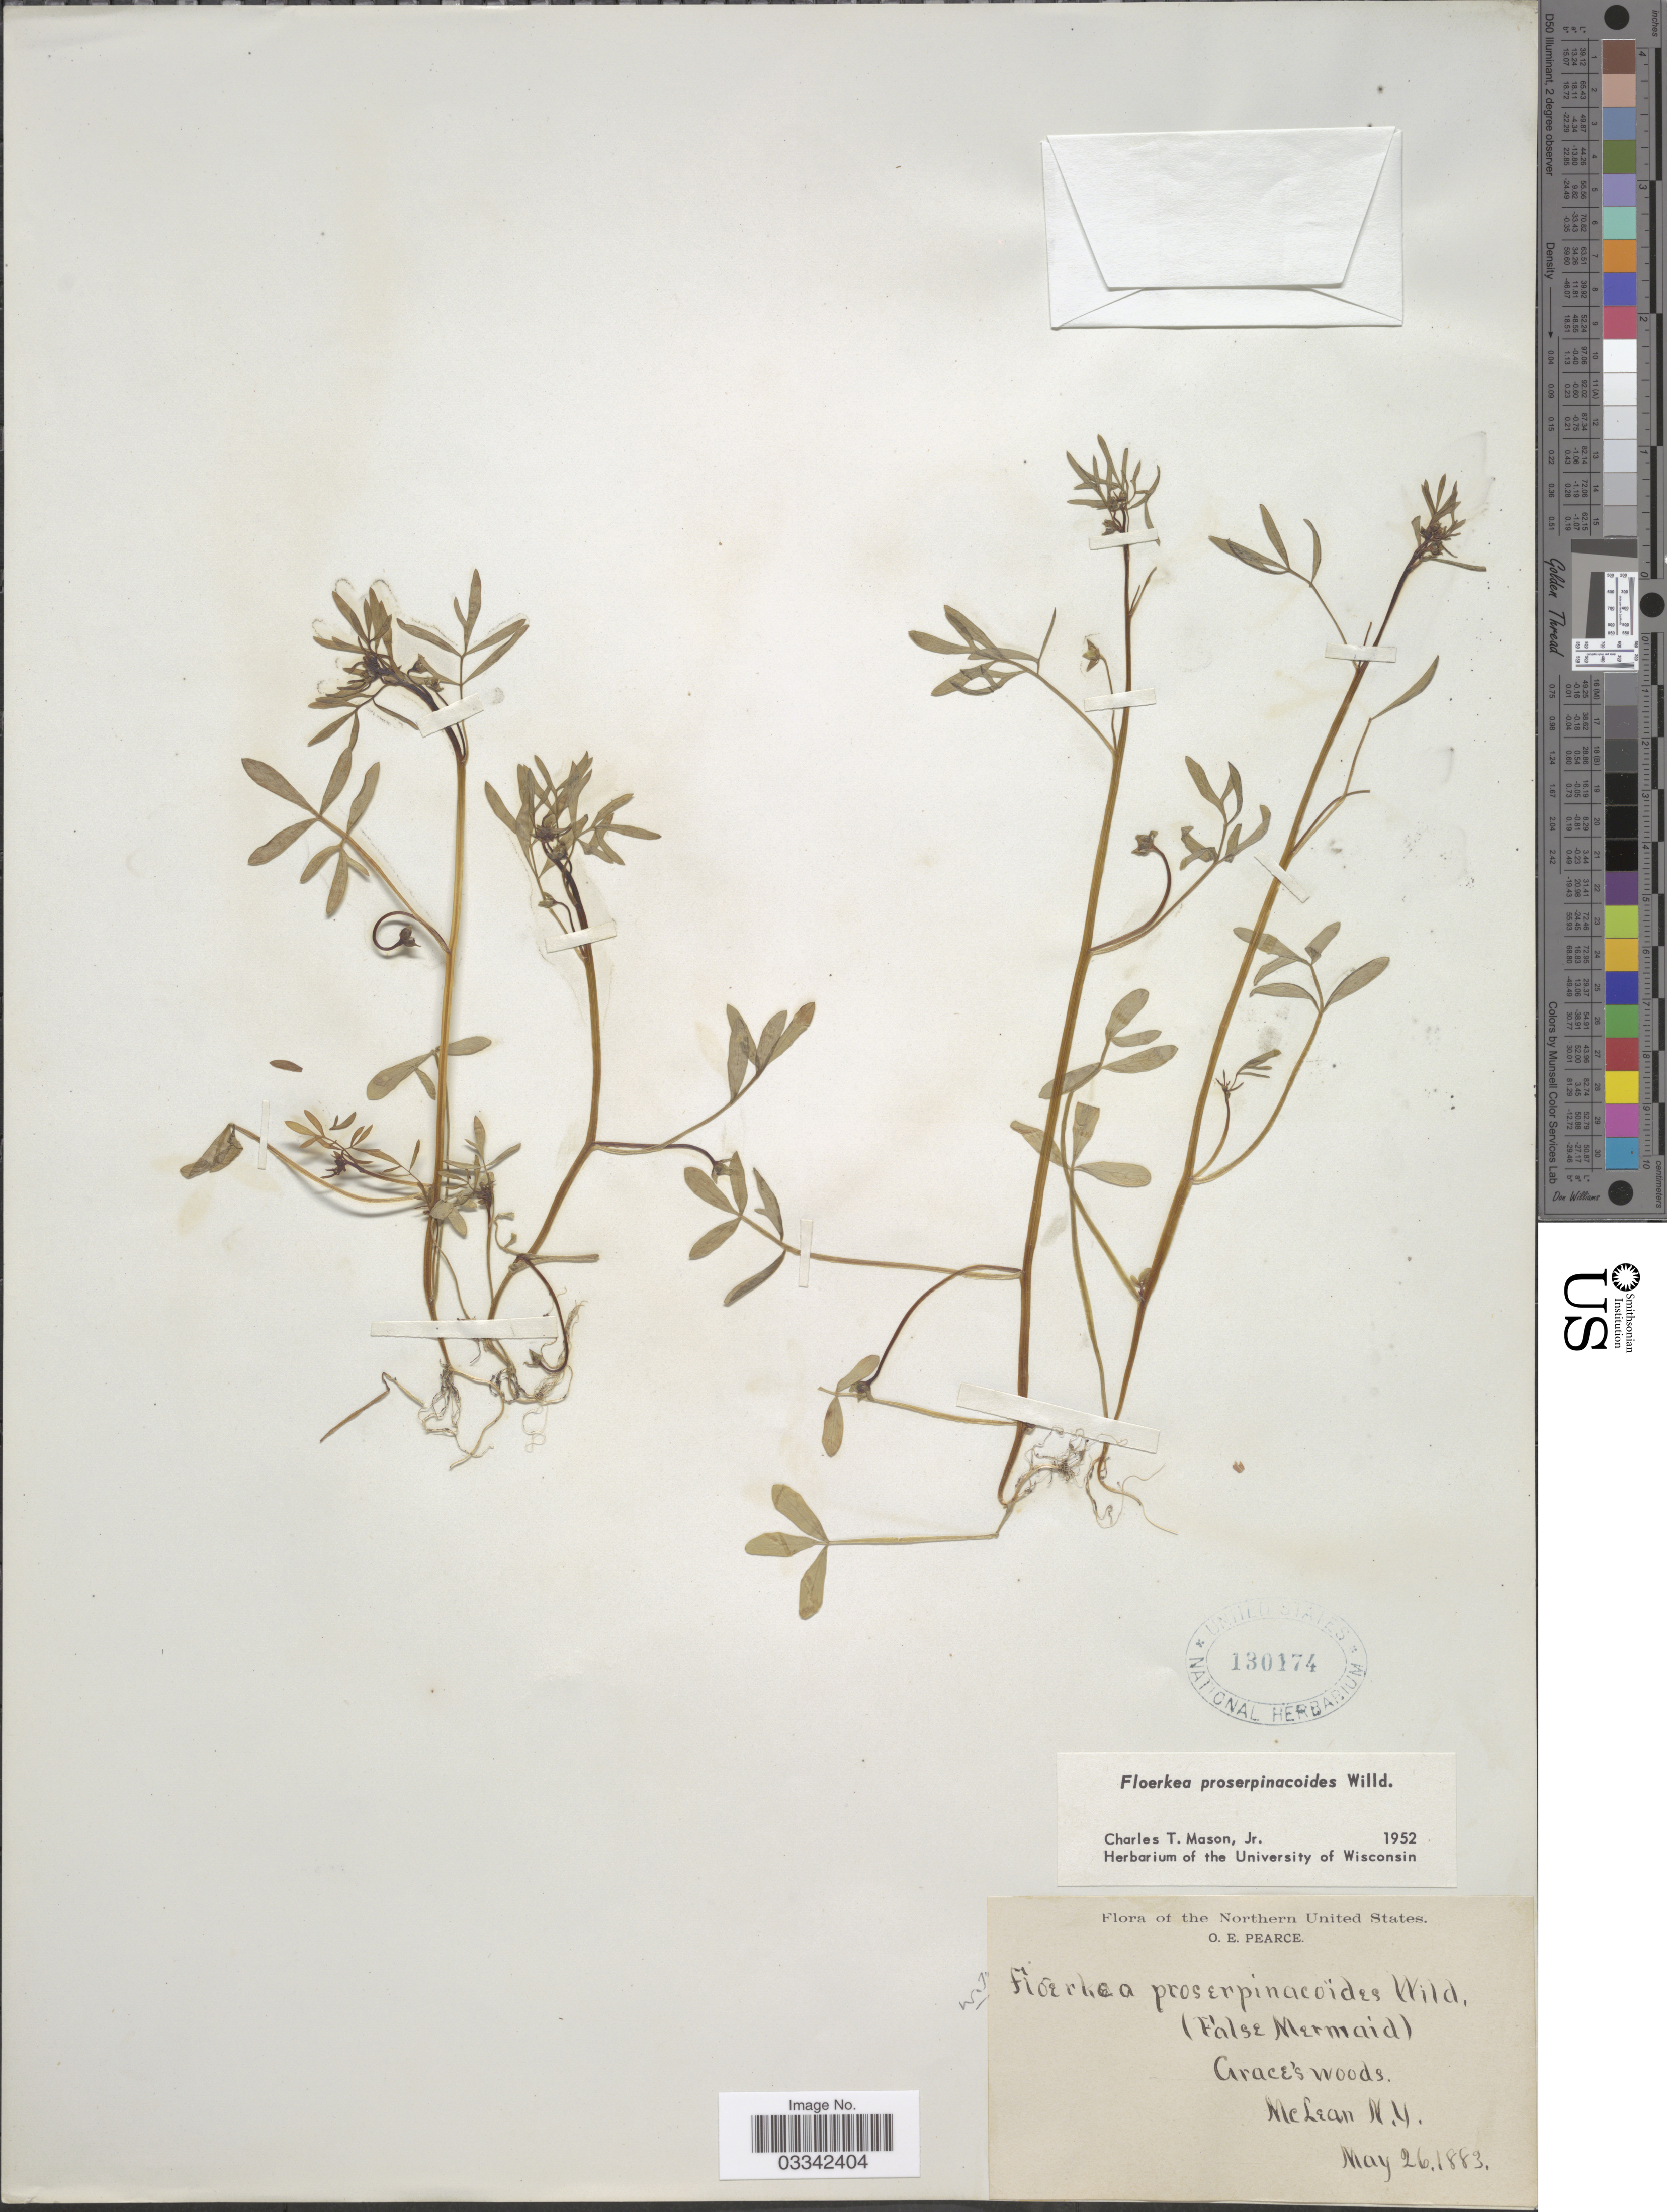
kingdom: Plantae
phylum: Tracheophyta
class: Magnoliopsida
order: Brassicales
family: Limnanthaceae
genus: Floerkea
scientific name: Floerkea proserpinacoides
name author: Willd.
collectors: O. E. Pearce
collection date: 1883-05-26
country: United States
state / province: New York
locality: Northern United States. Grace's woods. McLean.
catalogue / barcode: US 130174